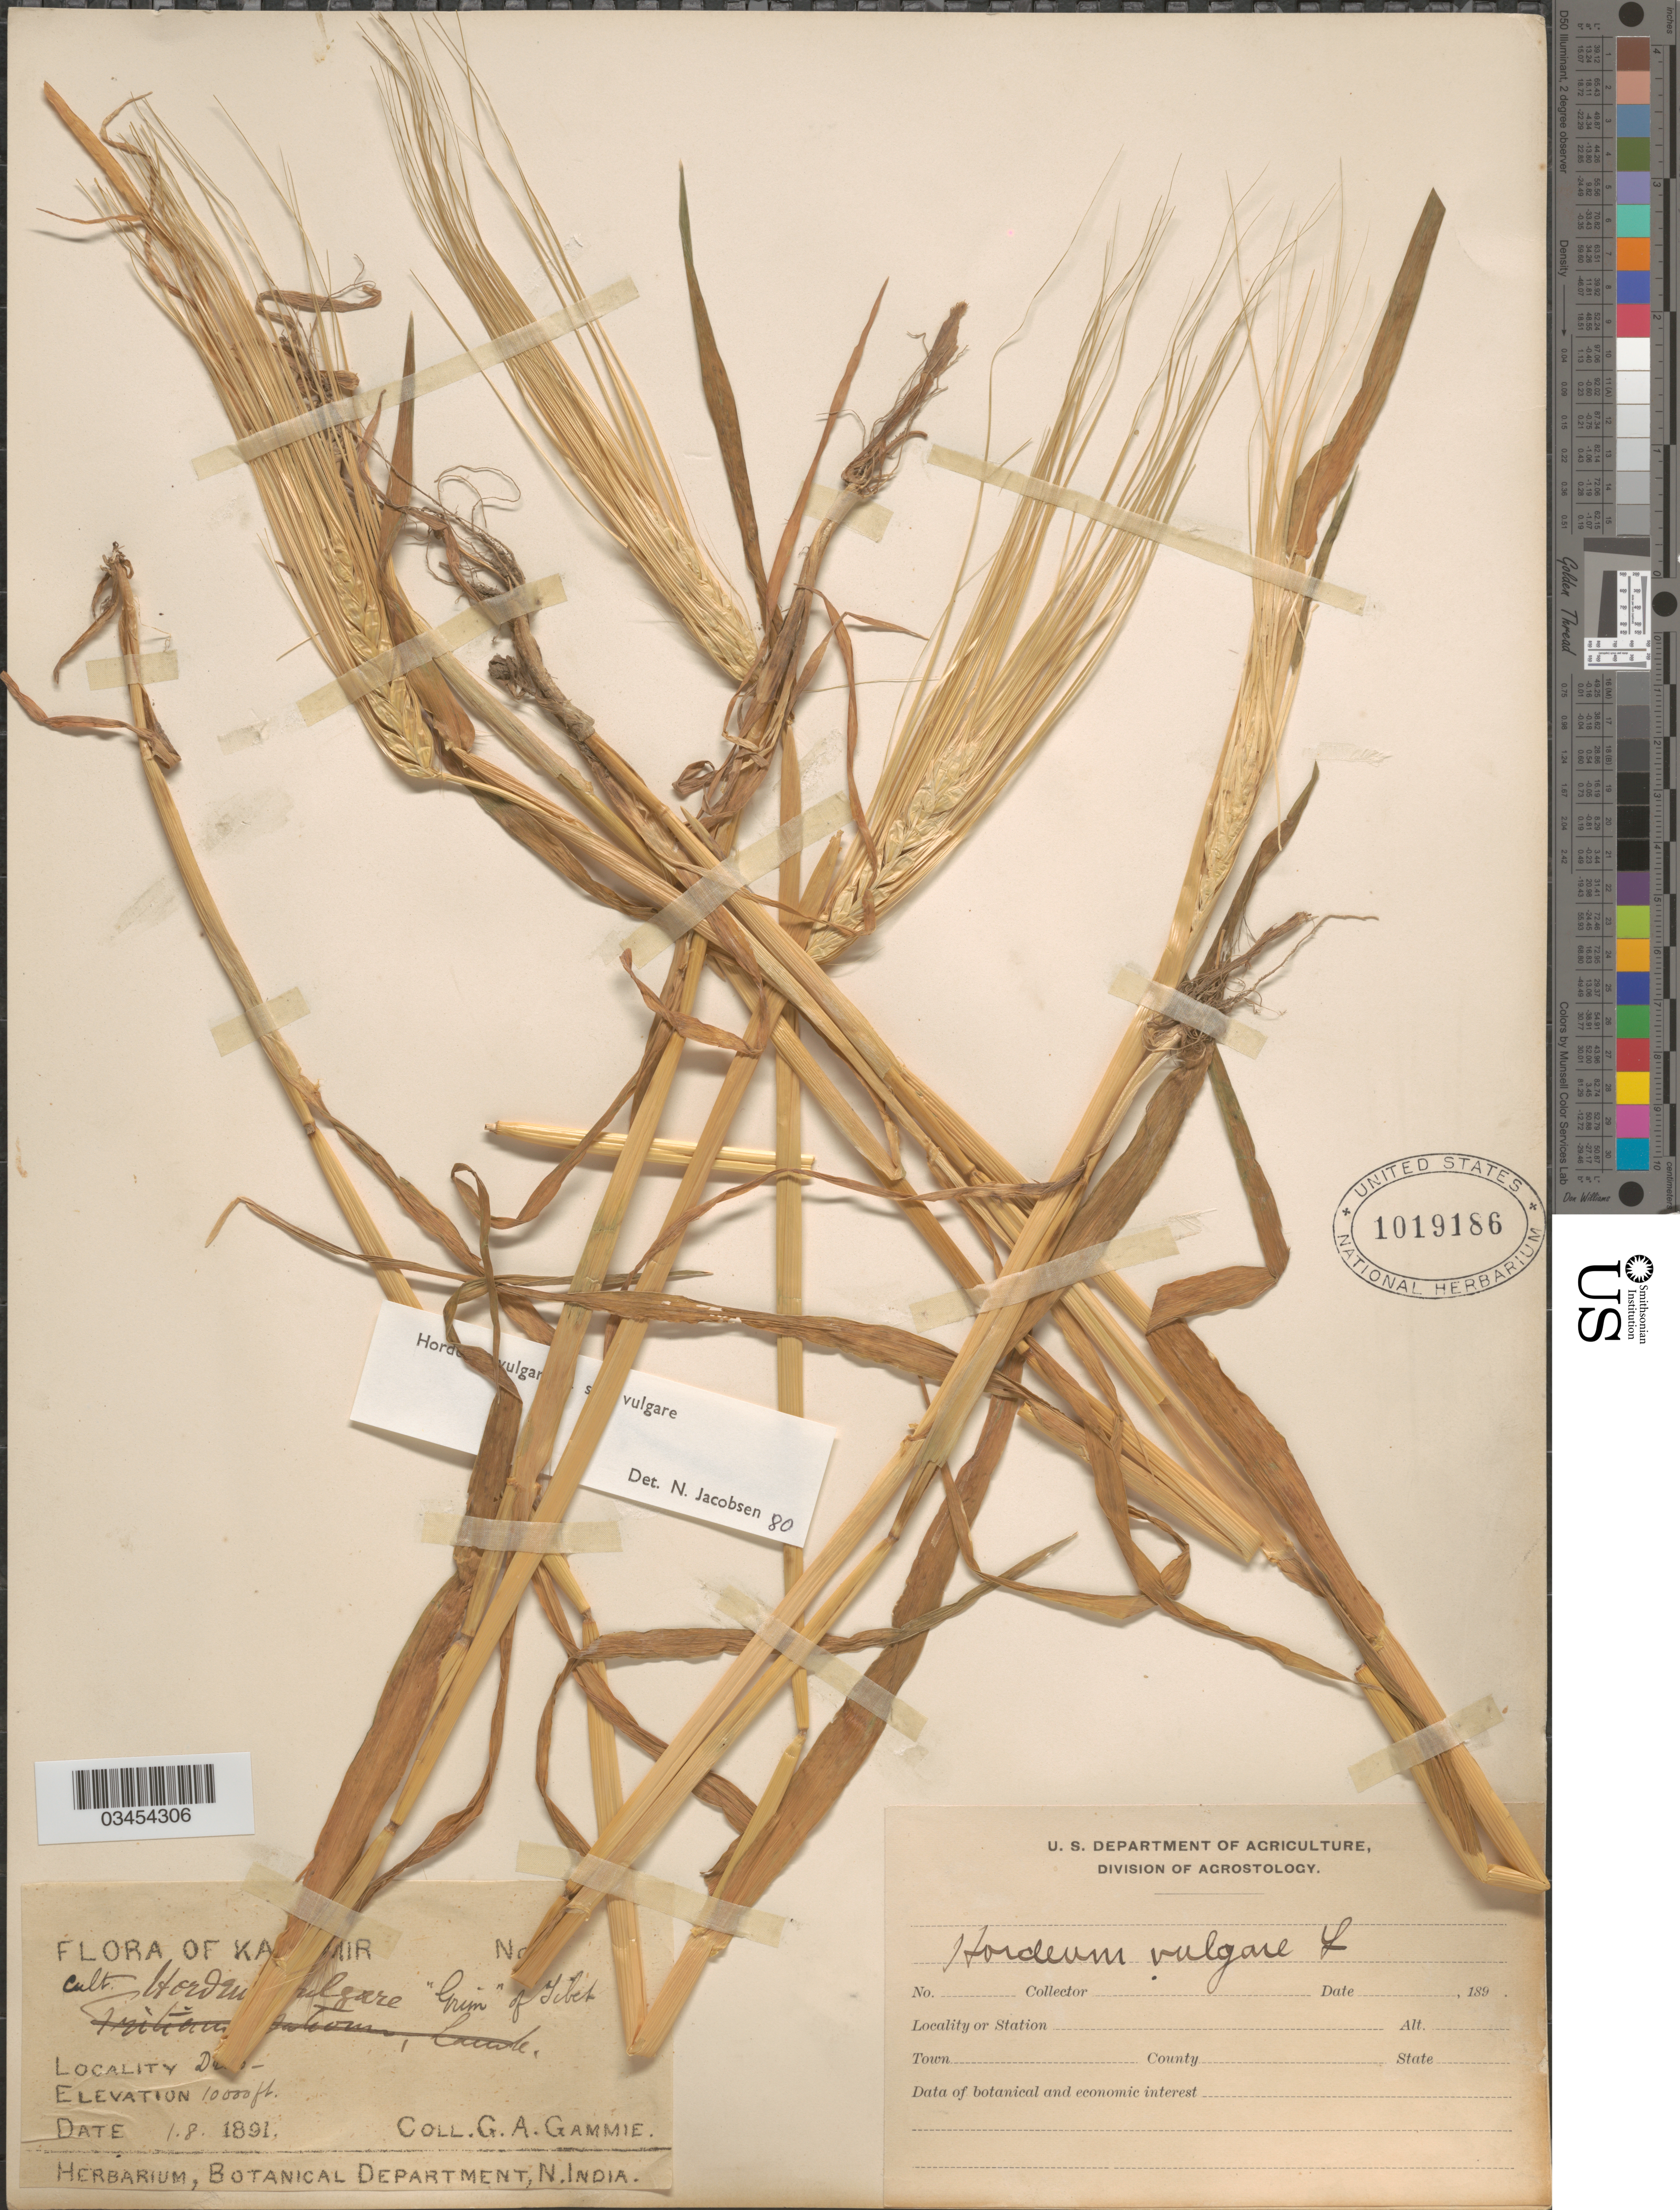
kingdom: Plantae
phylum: Tracheophyta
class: Liliopsida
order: Poales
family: Poaceae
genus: Hordeum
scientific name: Hordeum vulgare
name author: L.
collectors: G. Gammie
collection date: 1891-08-01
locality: Ka [illegible text]ir. D [illegible text].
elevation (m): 3048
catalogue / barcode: US 1019186